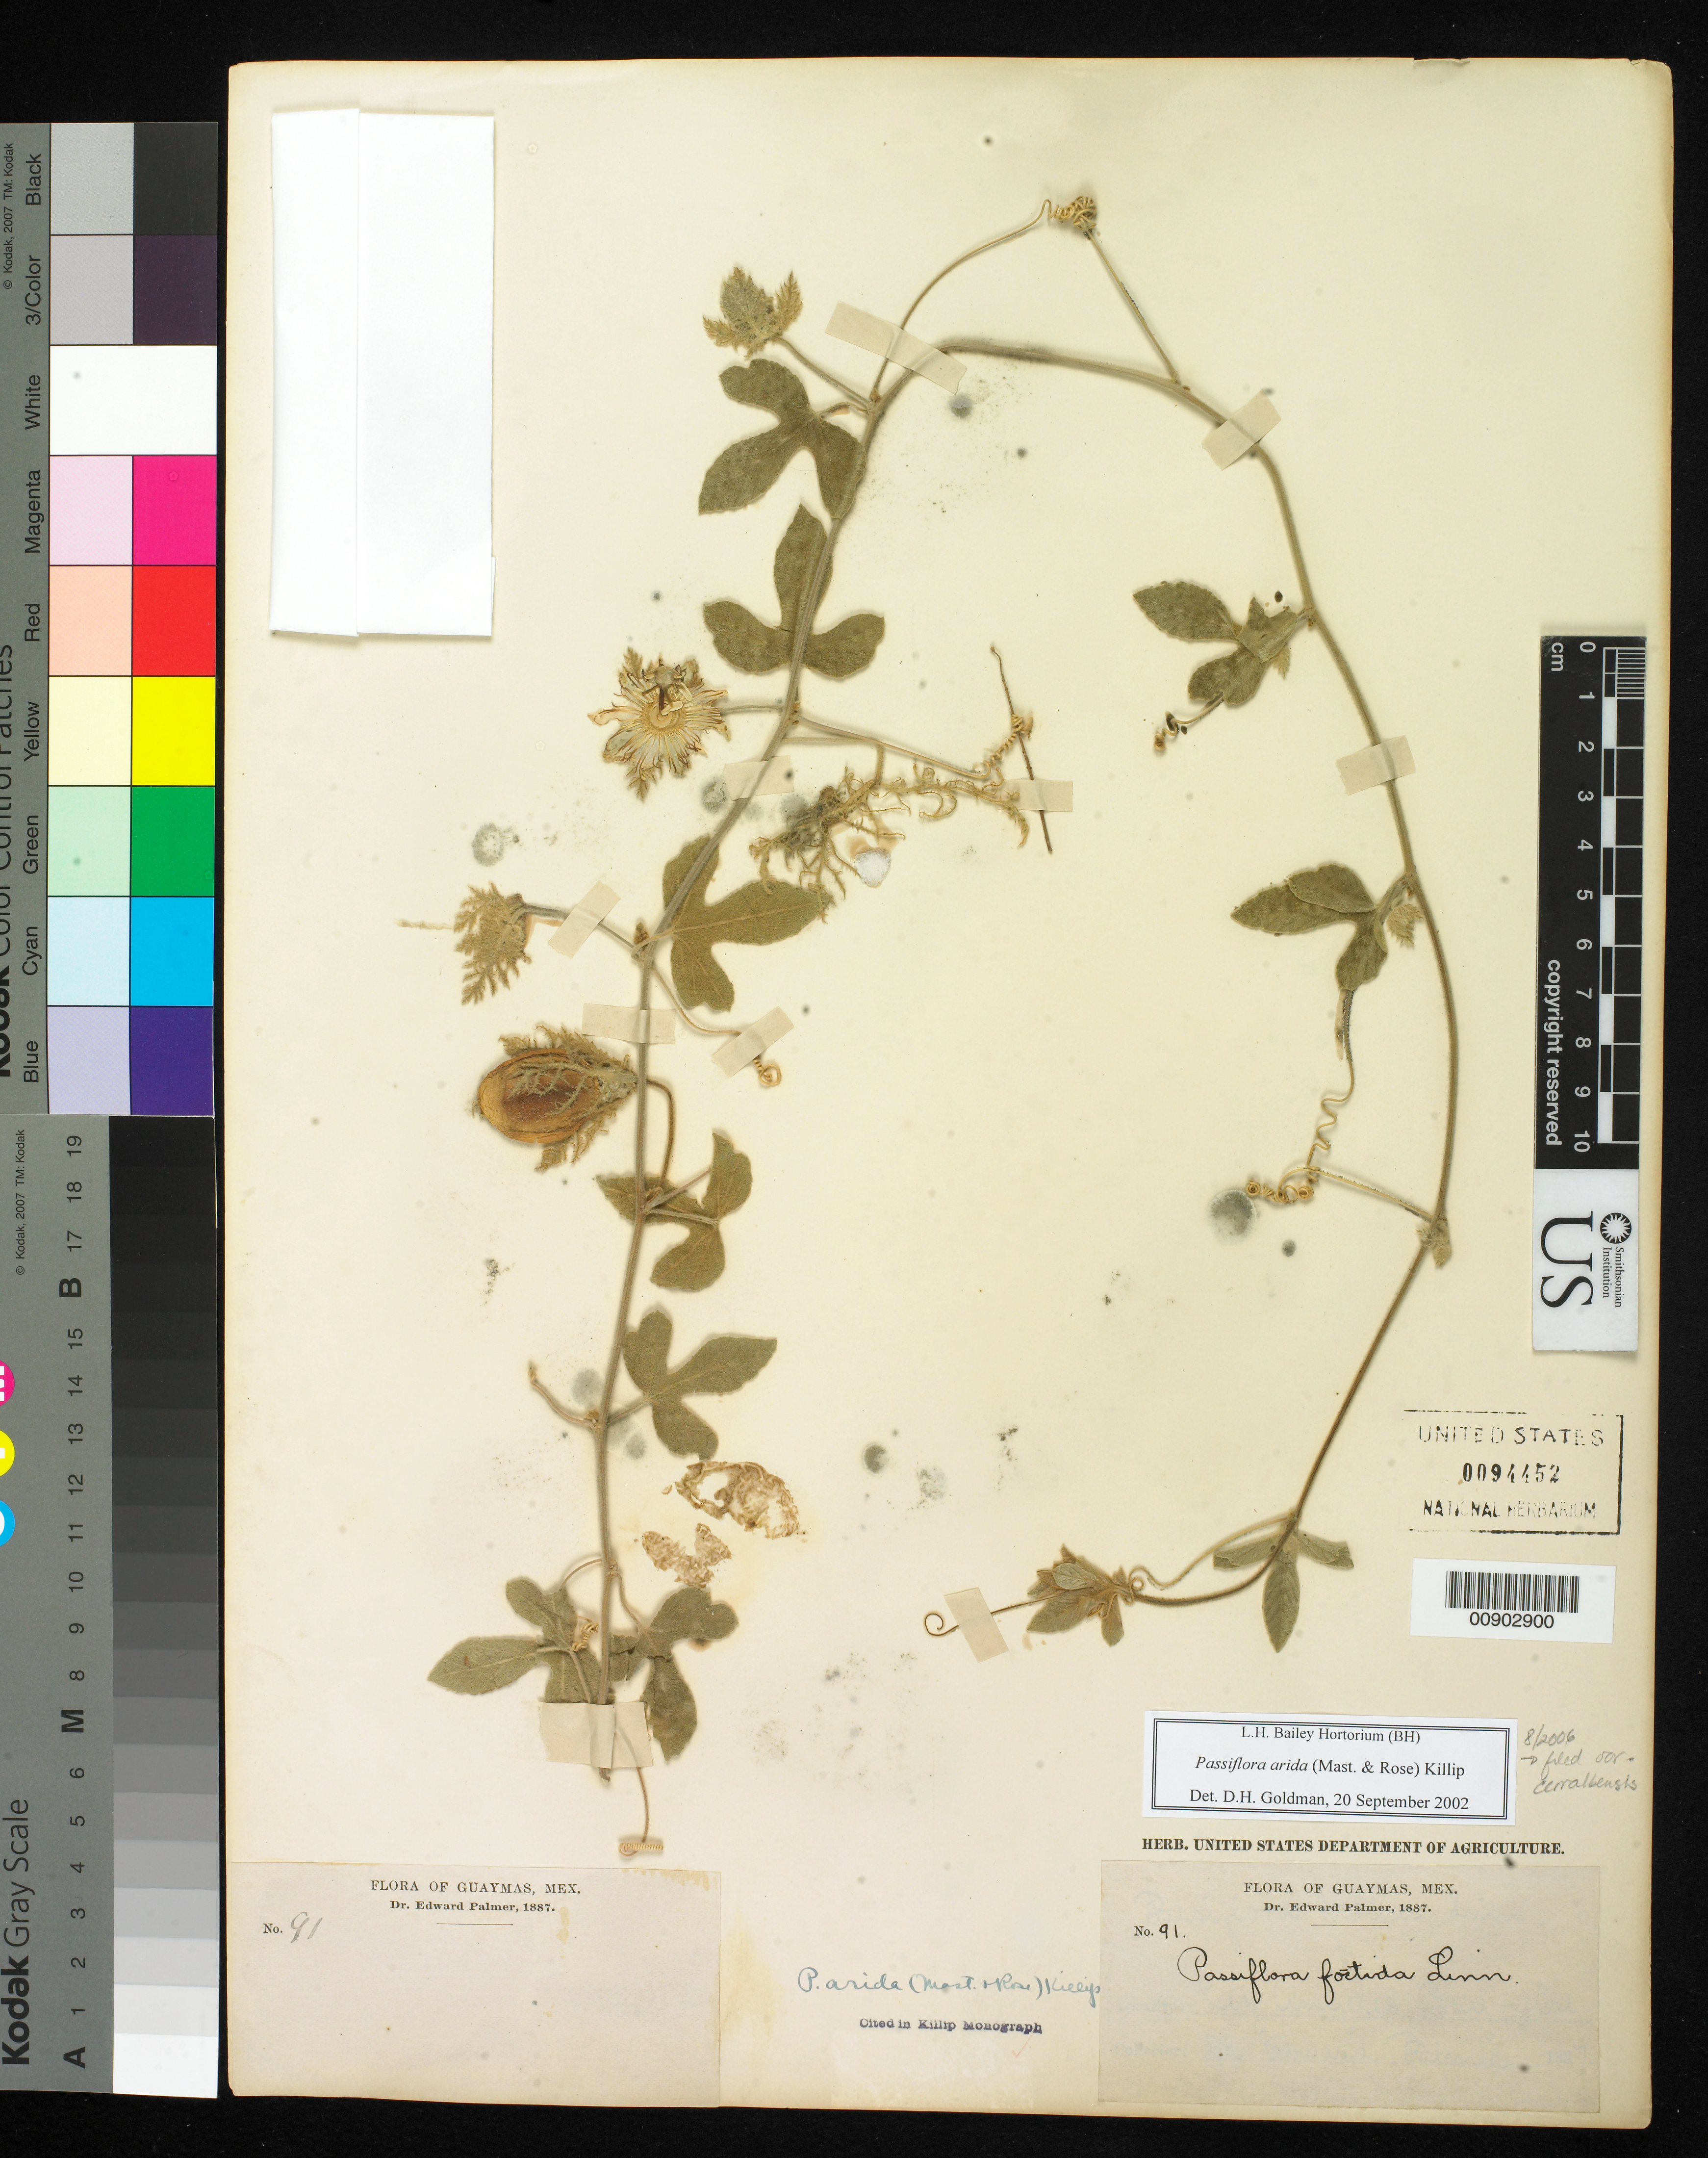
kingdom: Plantae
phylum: Tracheophyta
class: Magnoliopsida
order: Malpighiales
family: Passifloraceae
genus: Passiflora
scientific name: Passiflora pentaschista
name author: (Killip) Svoboda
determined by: Svoboda, Harlan T., (NA), US Department of Agriculture (UNITED STATES)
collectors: E. Palmer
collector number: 91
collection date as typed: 1887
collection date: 1887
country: Mexico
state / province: Sonora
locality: Guaymas, Sonora.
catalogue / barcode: US 94452